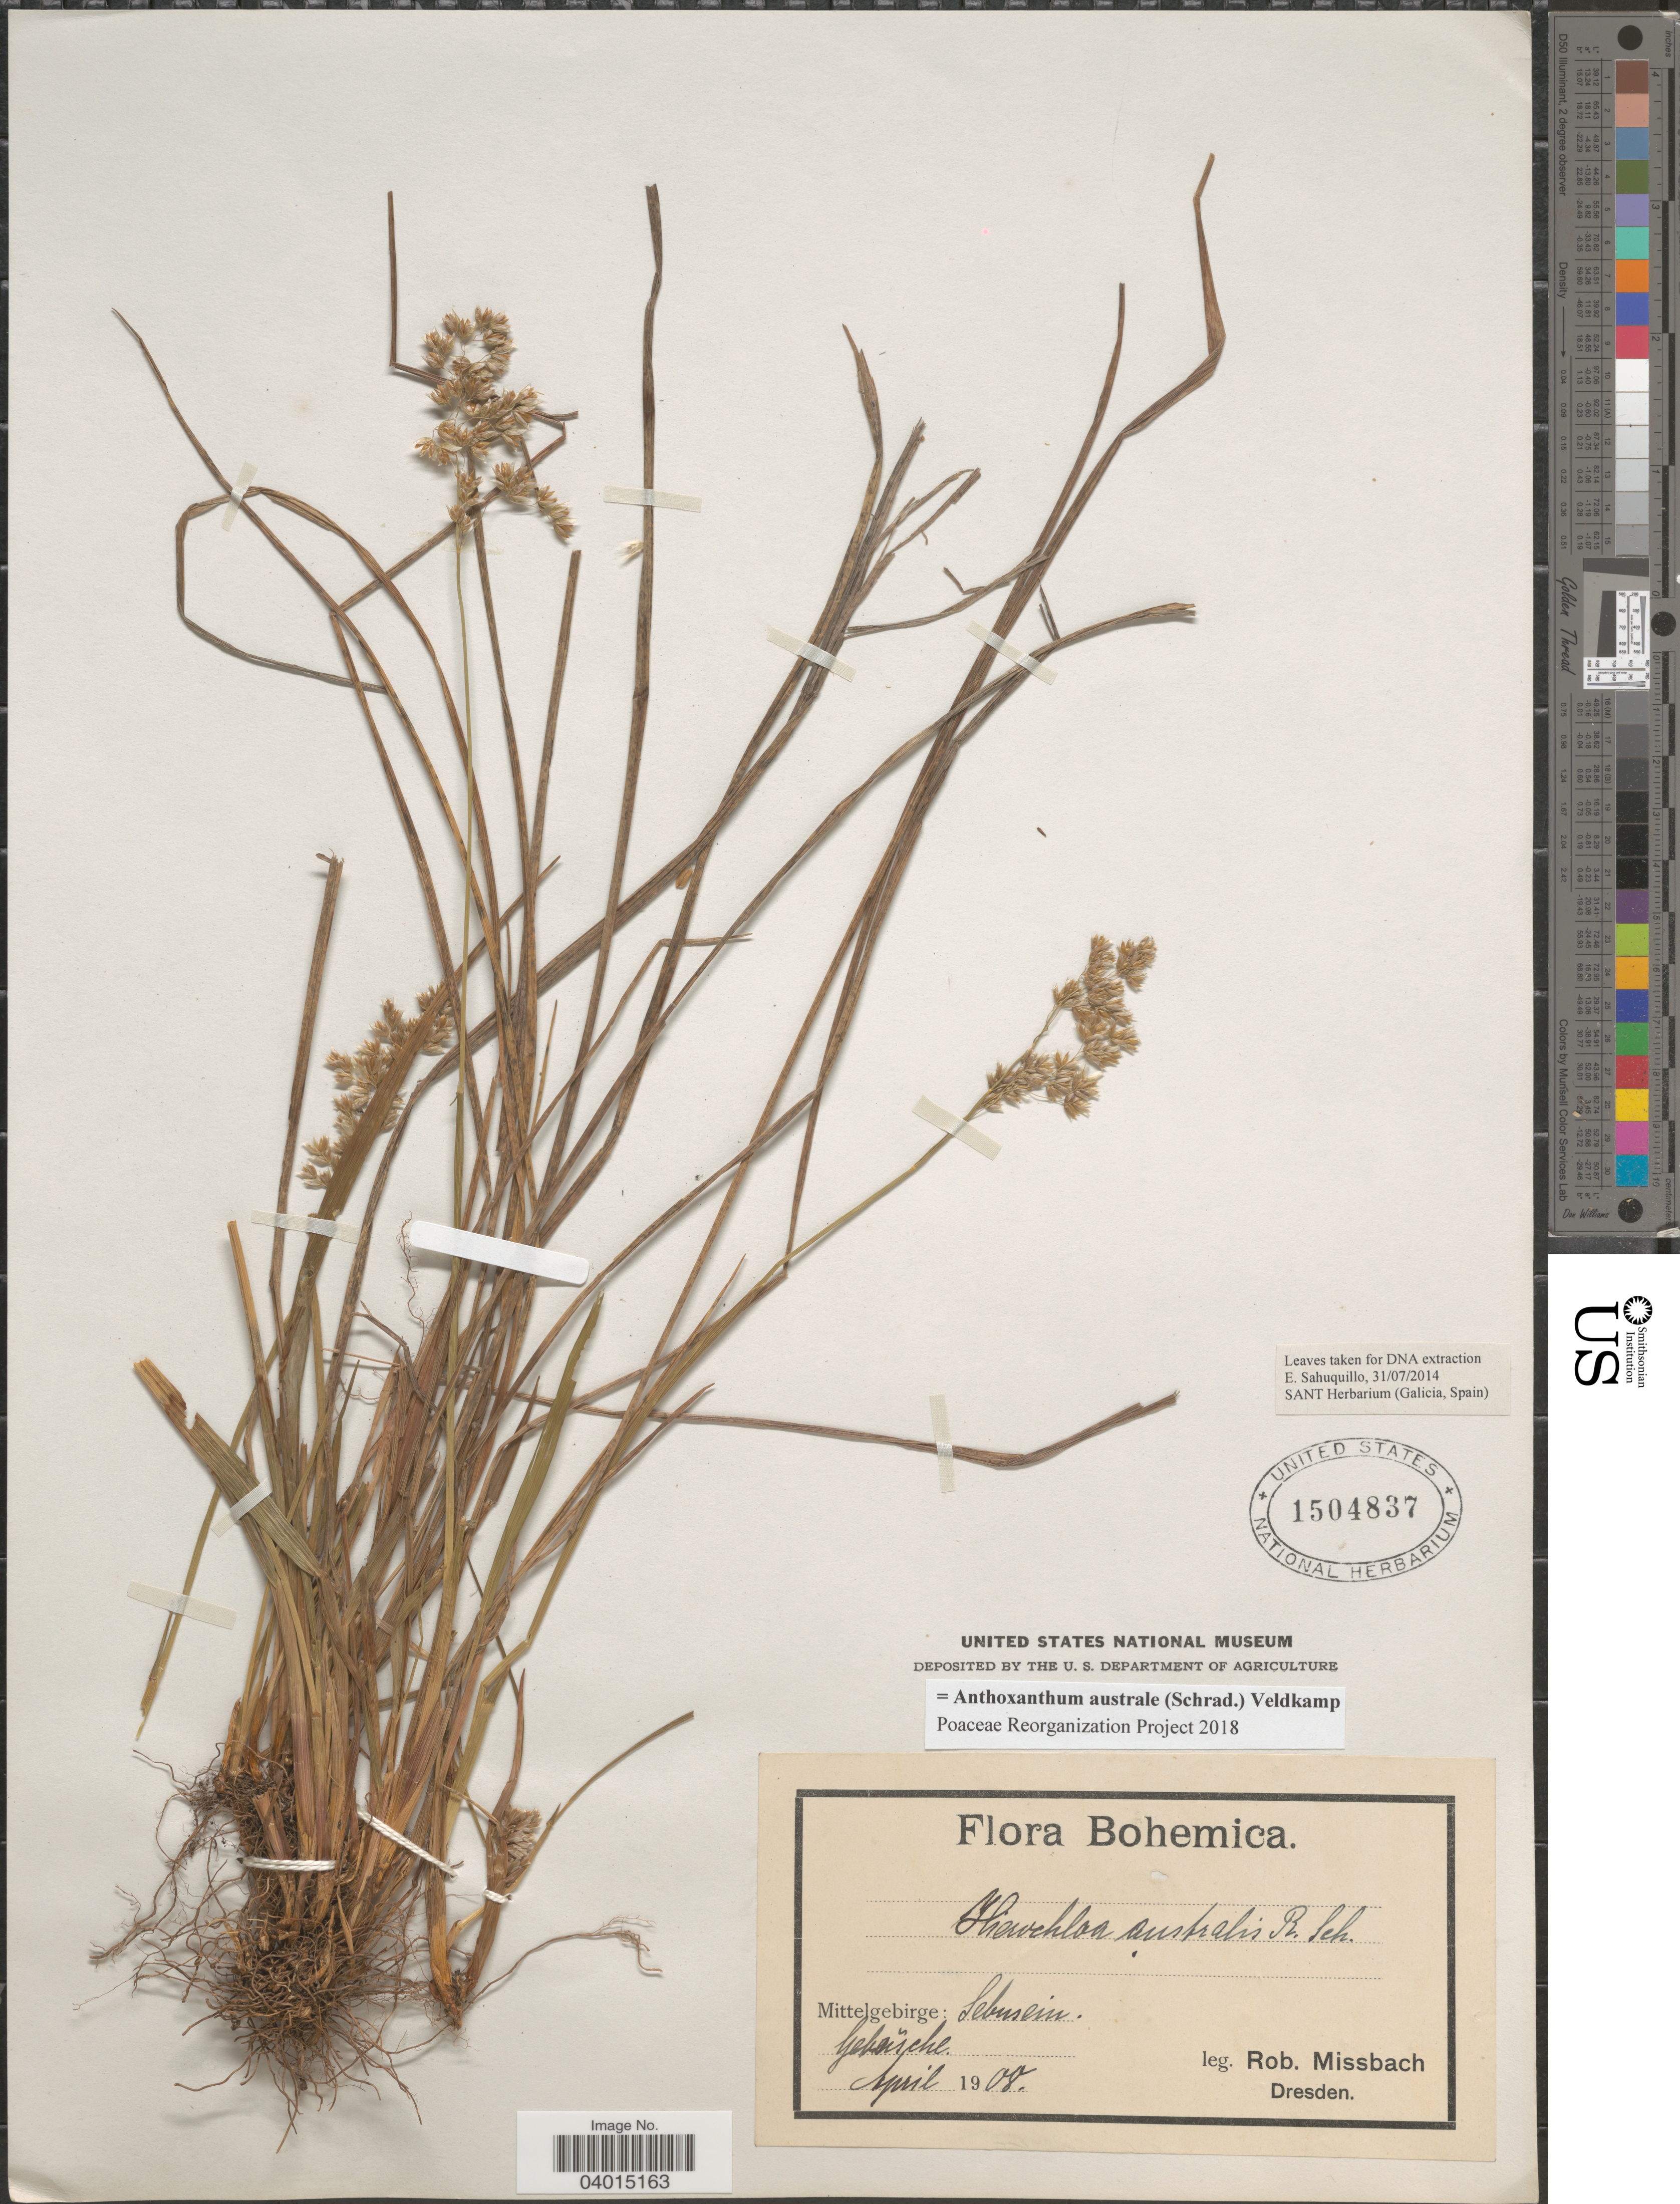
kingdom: Plantae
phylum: Tracheophyta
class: Liliopsida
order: Poales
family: Poaceae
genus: Anthoxanthum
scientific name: Anthoxanthum australe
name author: (Schrad.) Veldkamp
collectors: R. Missbach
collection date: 1908-04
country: Czechia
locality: Bohemica. Mittelgebirge: Sebusein. Gebusche.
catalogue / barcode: US 1504837